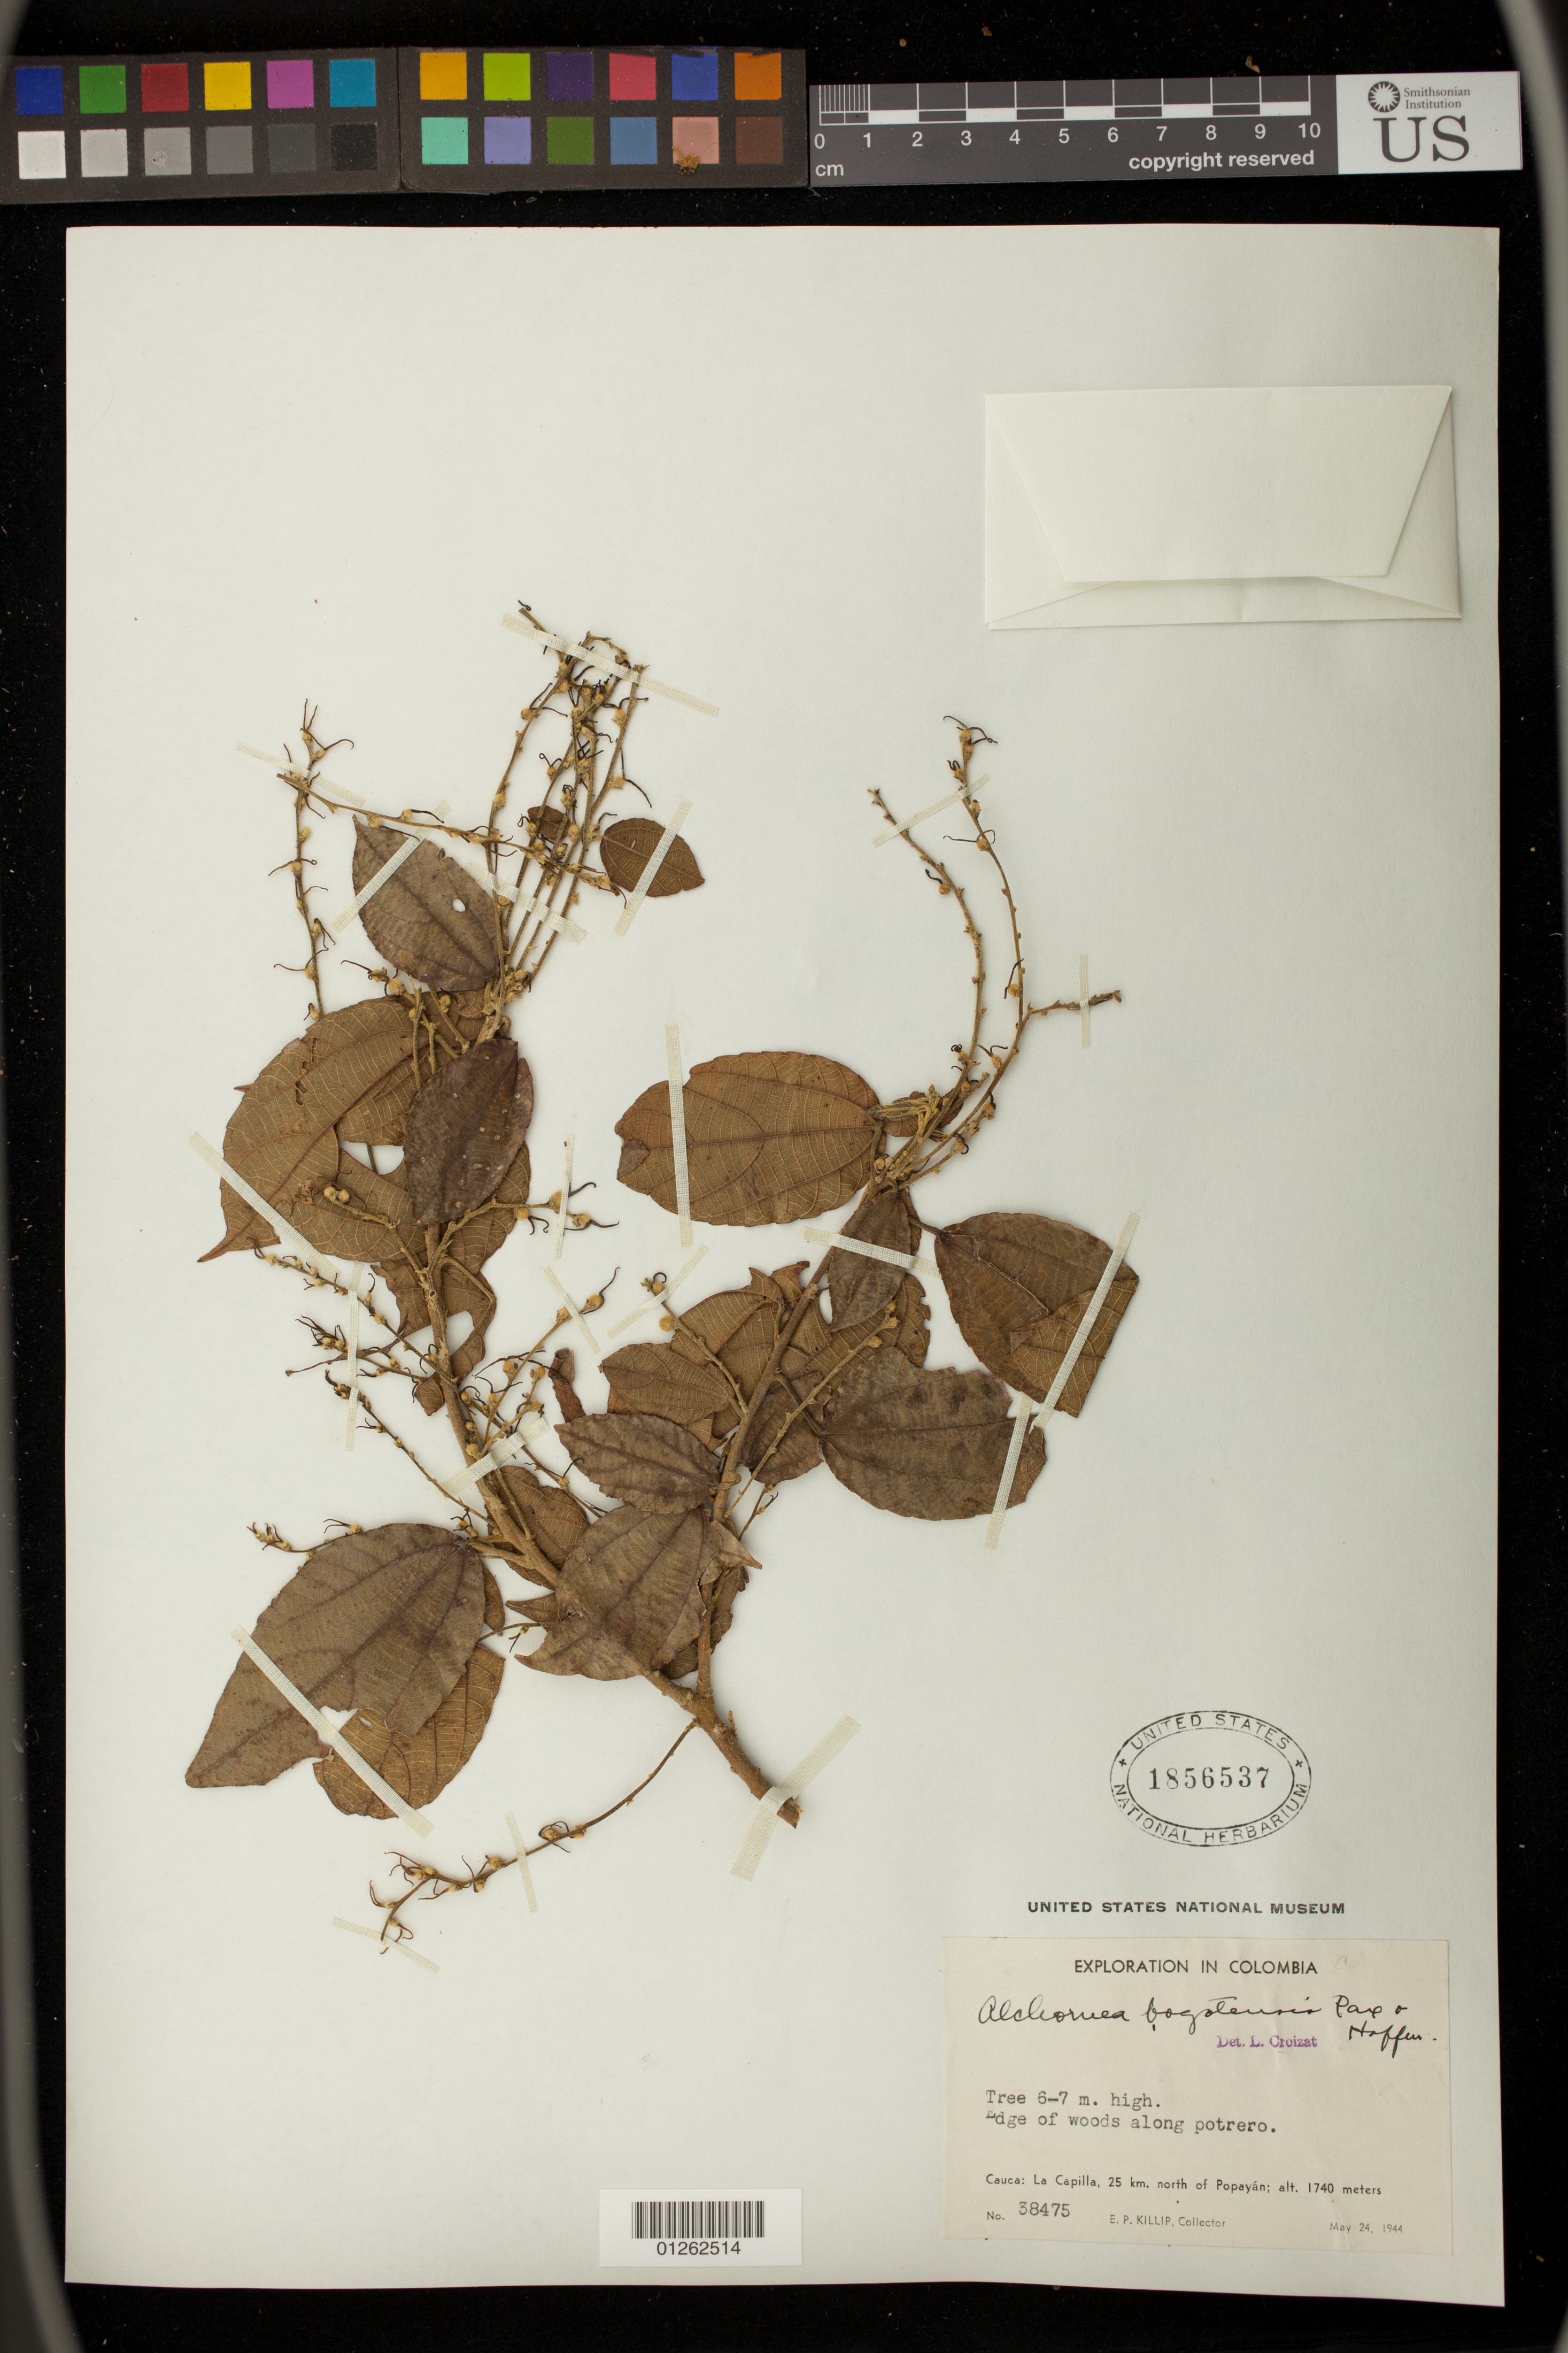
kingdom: Plantae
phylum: Tracheophyta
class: Magnoliopsida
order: Malpighiales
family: Euphorbiaceae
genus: Alchornea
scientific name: Alchornea bogotensis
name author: Pax & K. Hoffm.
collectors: E. P. Killip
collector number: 38475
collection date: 1944-05-24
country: Colombia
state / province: Cauca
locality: La Capilla, 25 km. north of Popayan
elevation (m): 1740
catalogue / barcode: US 1856537